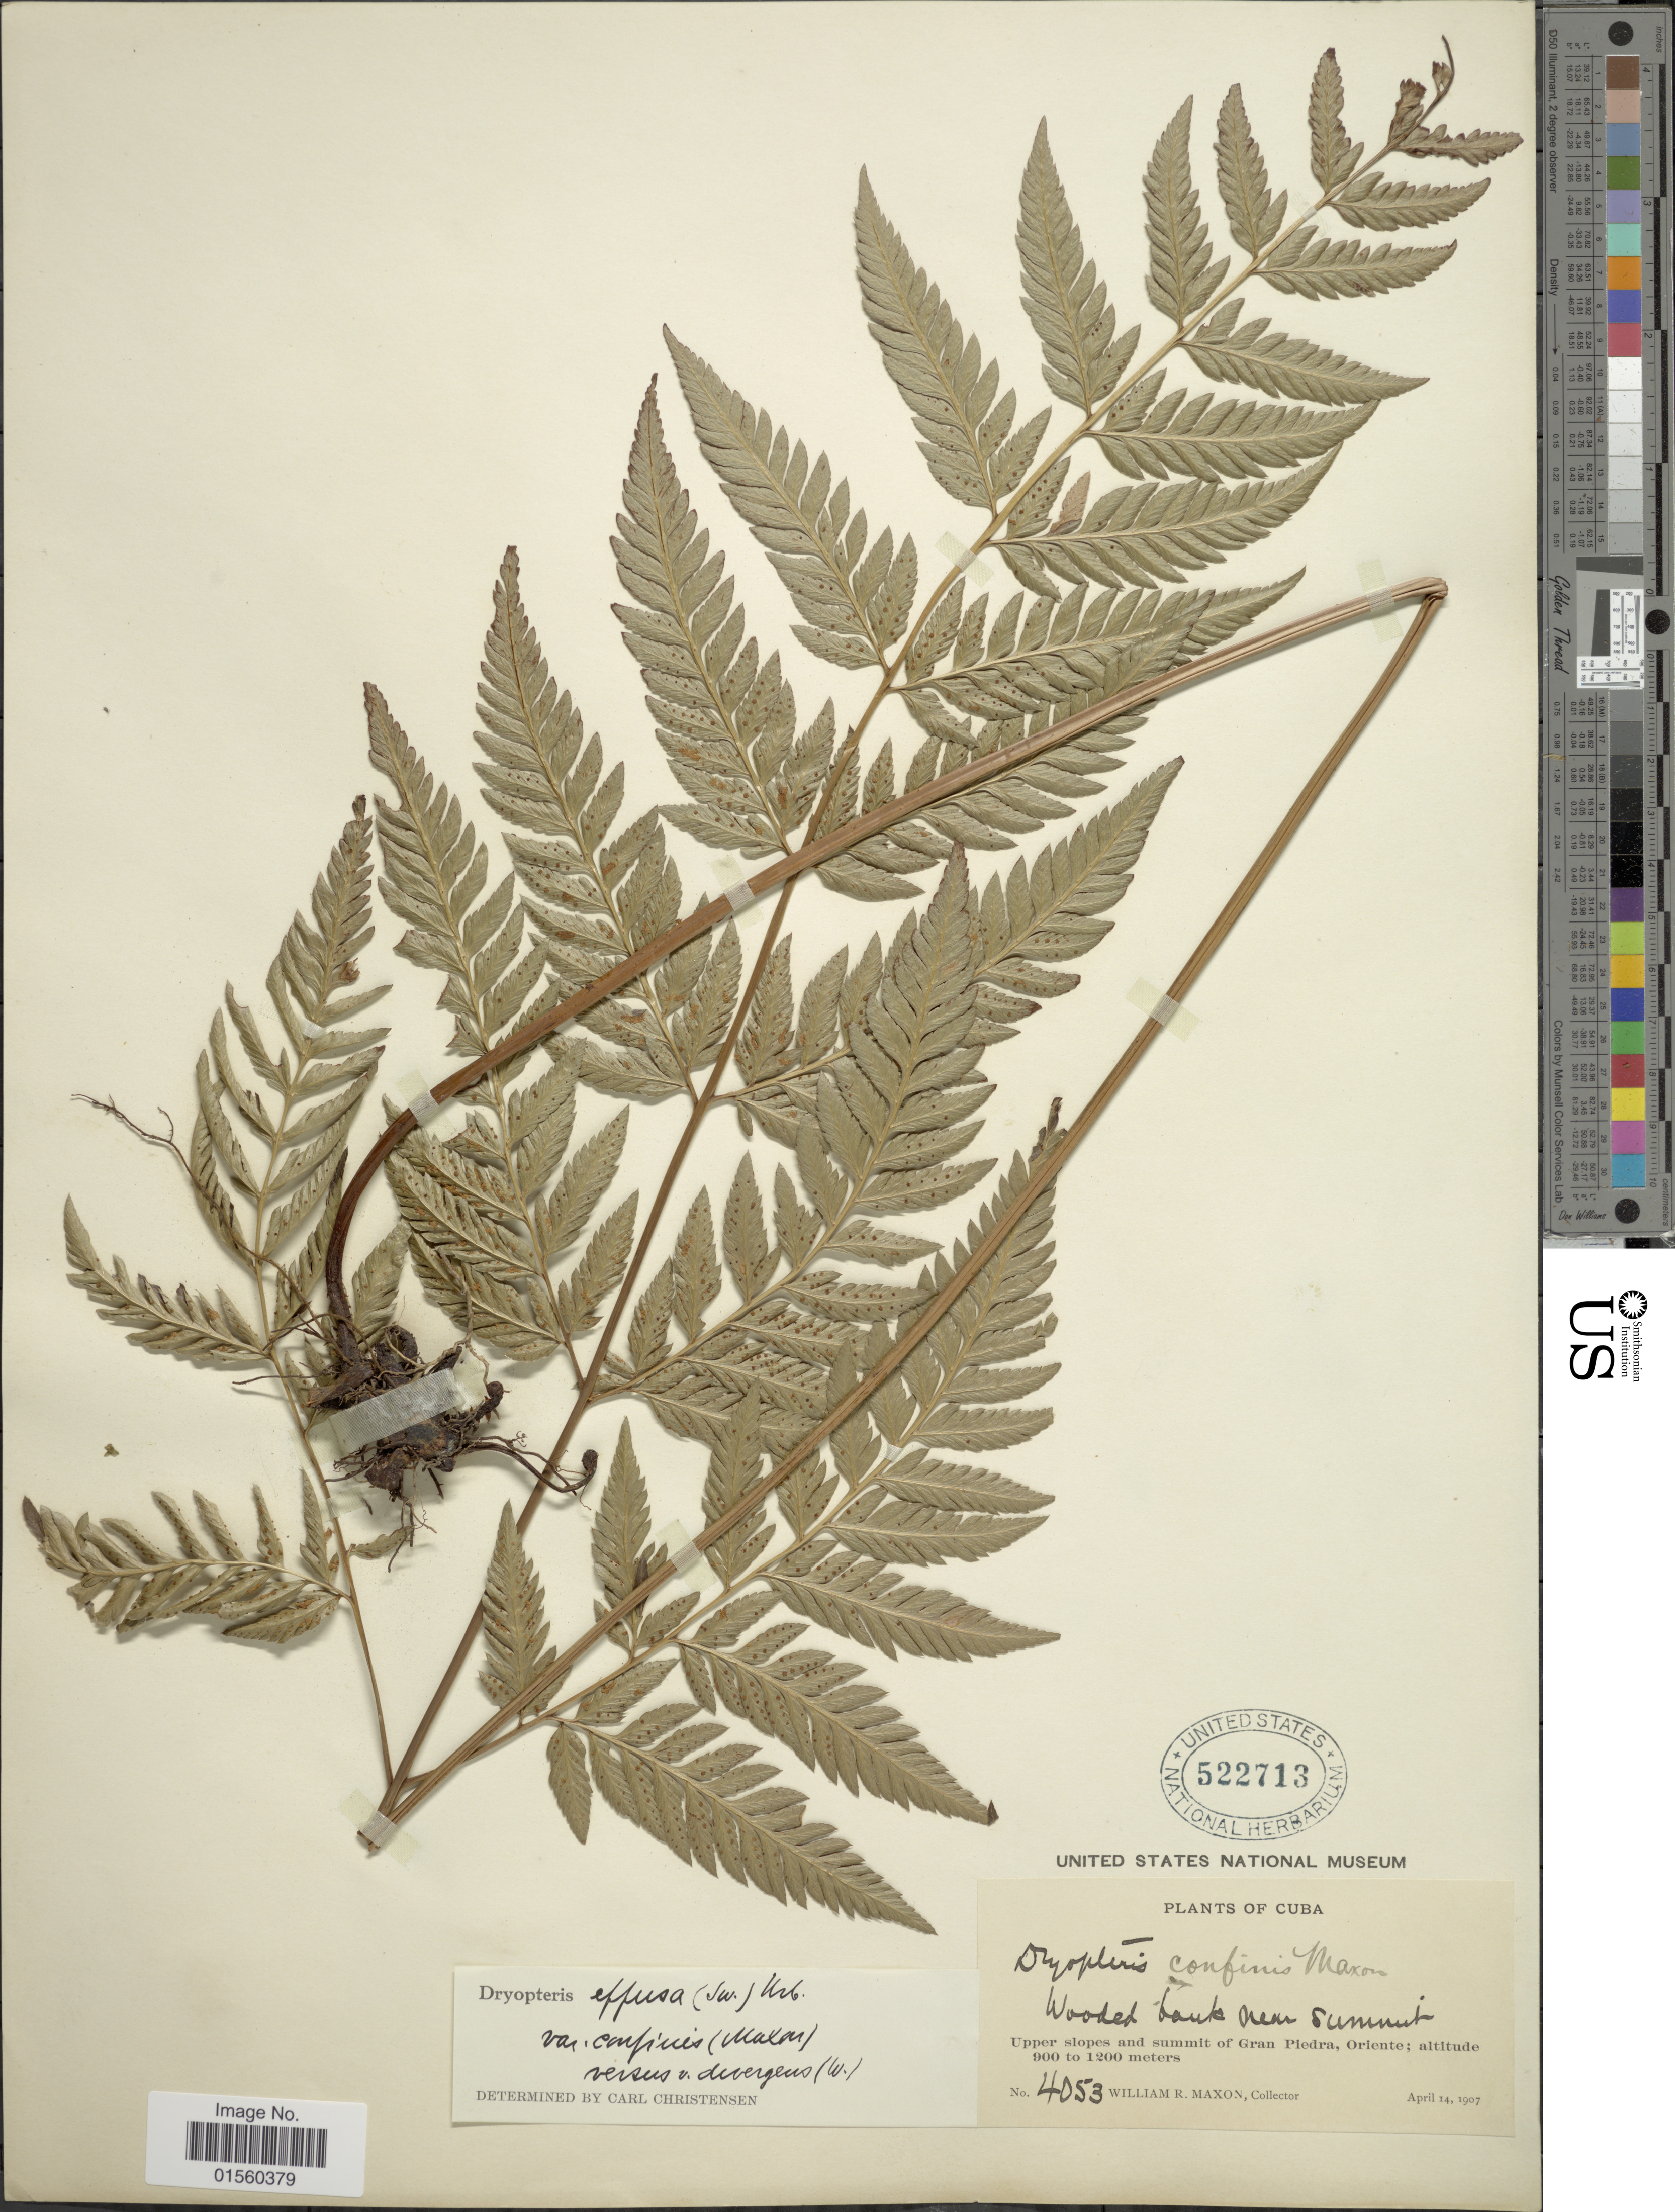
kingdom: Plantae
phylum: Tracheophyta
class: Polypodiopsida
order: Polypodiales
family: Dryopteridaceae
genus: Parapolystichum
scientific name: Parapolystichum confine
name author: (Maxon ex C. Chr.) Labiak et al.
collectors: W. R. Maxon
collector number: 4053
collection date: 1907-04-14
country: Cuba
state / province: Oriente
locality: Upper slopes and summit of Gran Piedra, Oriente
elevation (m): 900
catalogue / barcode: US 522713